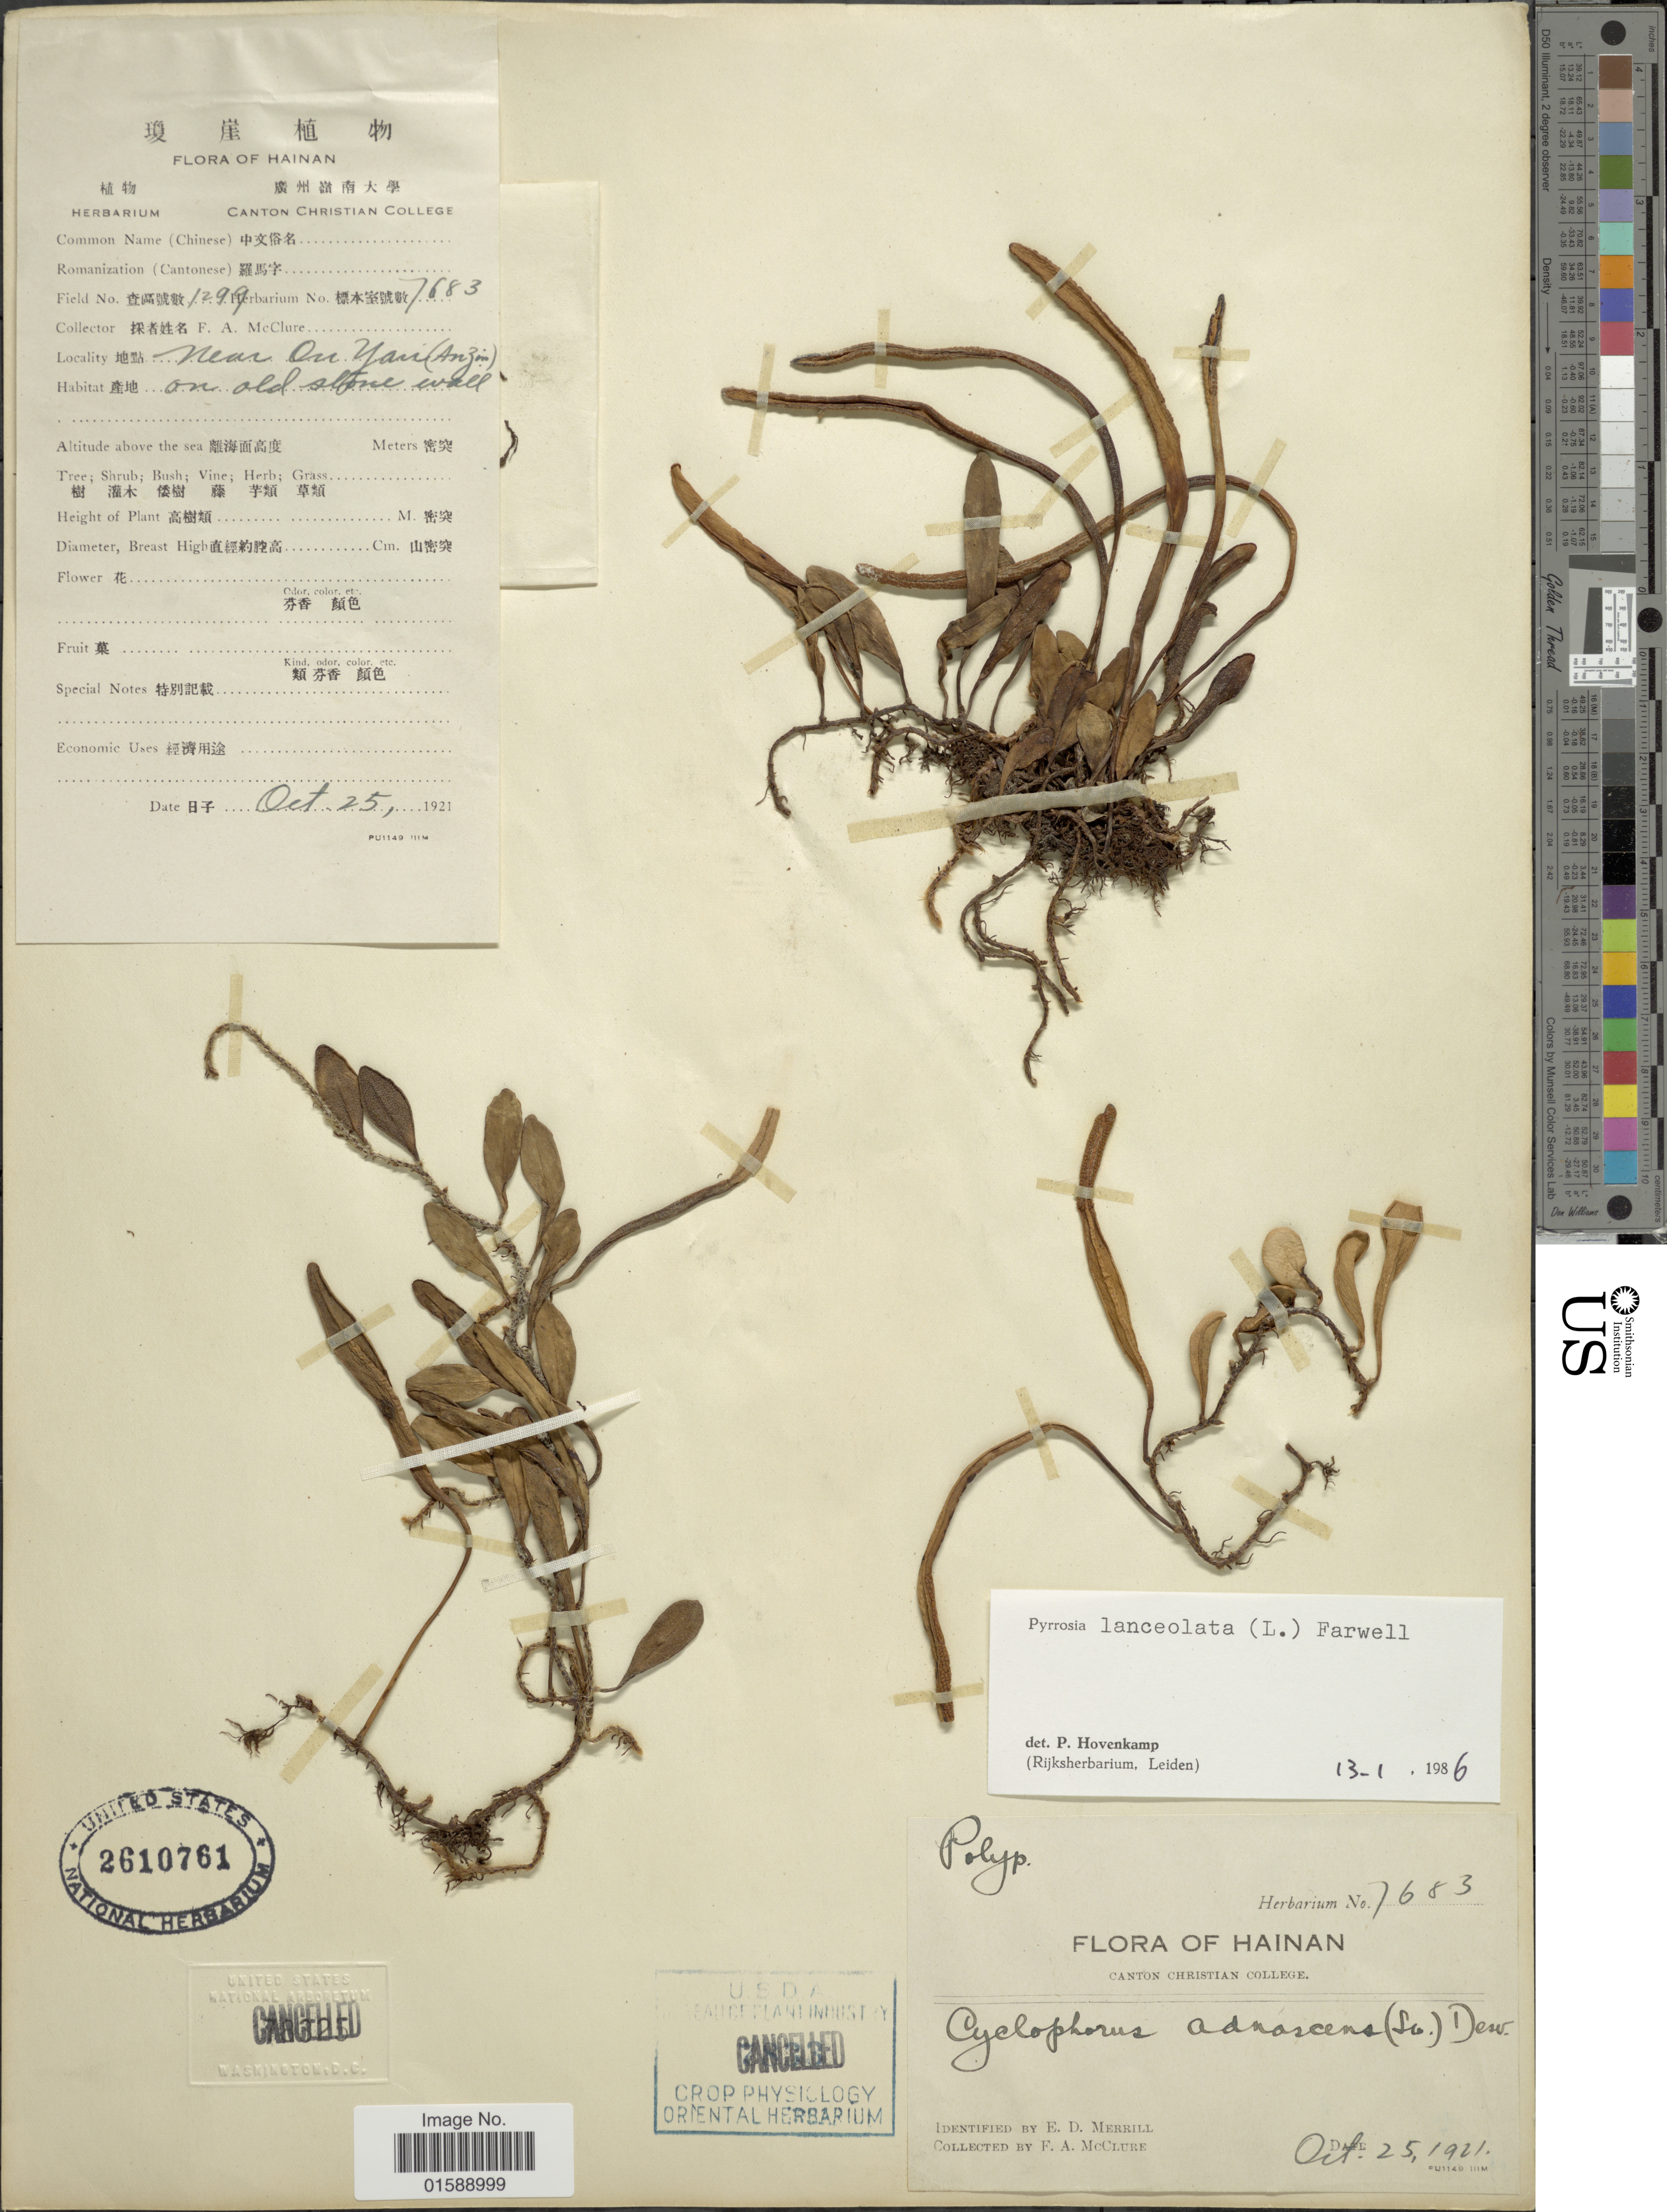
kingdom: Plantae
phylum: Tracheophyta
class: Polypodiopsida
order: Polypodiales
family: Polypodiaceae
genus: Pyrrosia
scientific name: Pyrrosia lanceolata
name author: (L.) Farw.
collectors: F. A. McClure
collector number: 1299/7683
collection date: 1921-10-25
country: China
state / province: Hainan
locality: Near Ou yan (Anzin). on old stone wall [interpreted]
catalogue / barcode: US 2610761